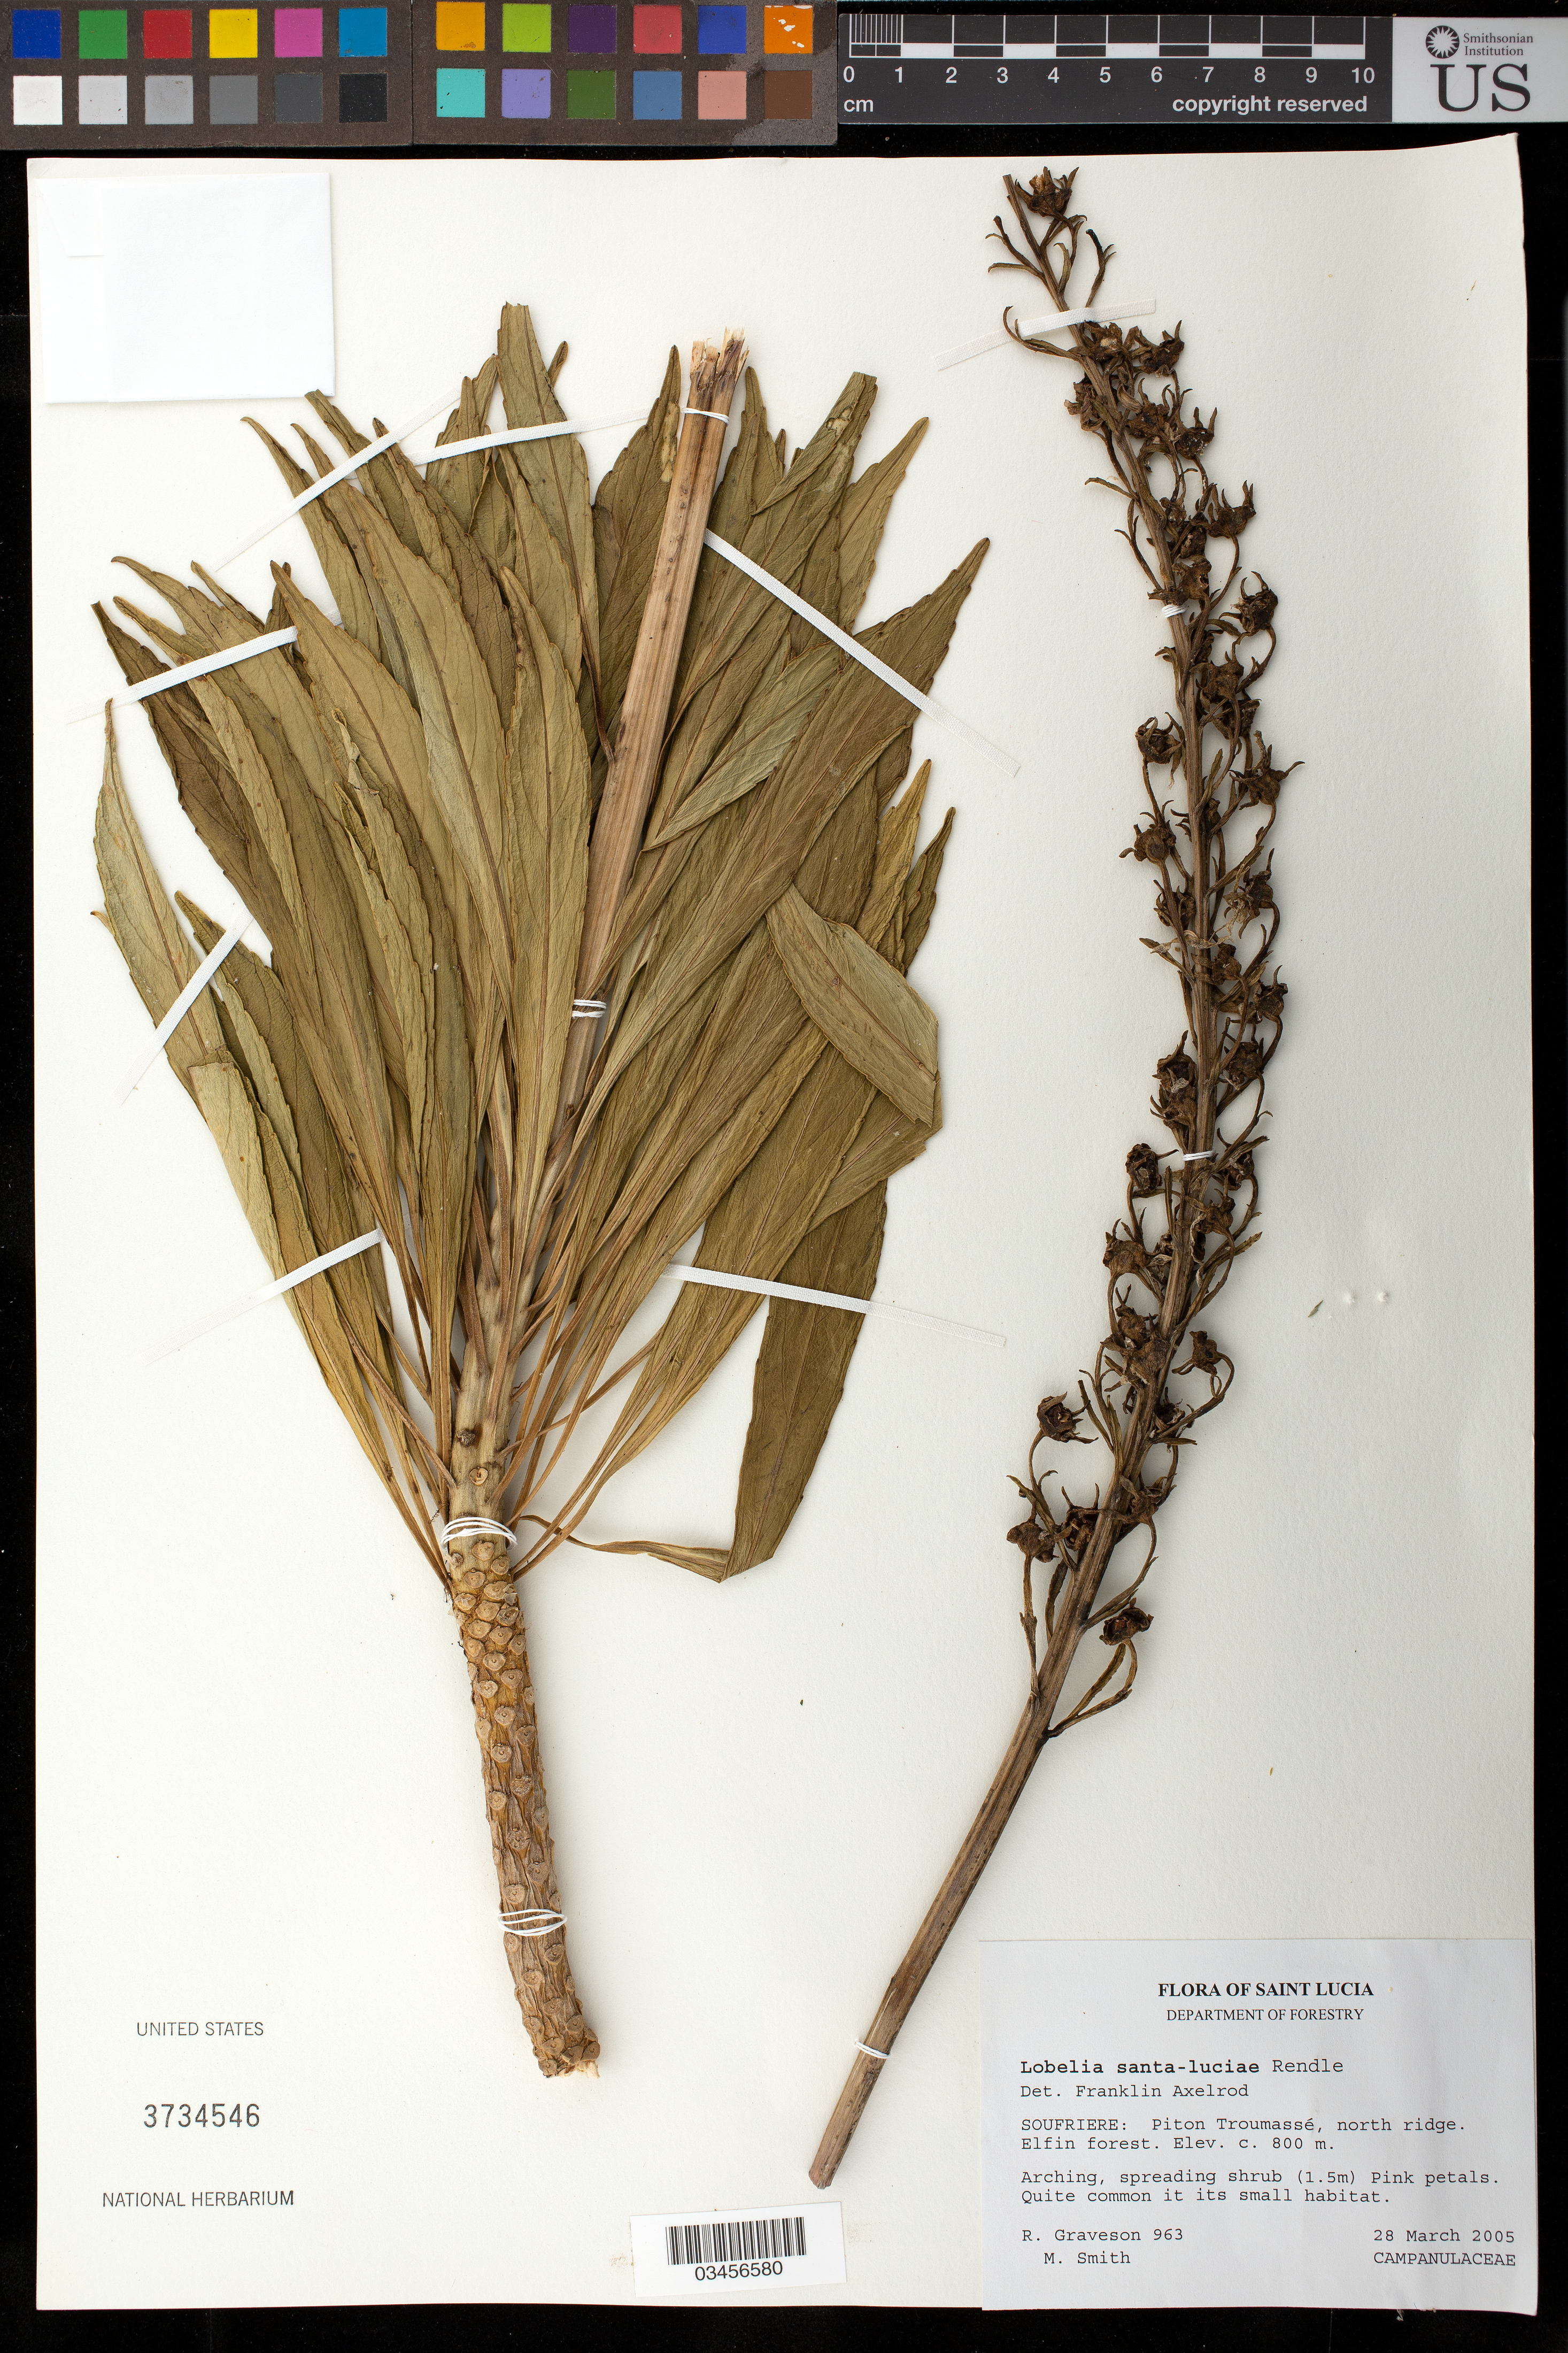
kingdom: Plantae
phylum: Tracheophyta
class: Magnoliopsida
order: Asterales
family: Campanulaceae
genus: Lobelia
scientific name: Lobelia santa-luciae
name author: Rendle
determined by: Axelrod, F. S.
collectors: R. Graveson & M. Smith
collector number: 963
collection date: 2005-03-28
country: St. Lucia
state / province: Soufriere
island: St. Lucia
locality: Soufriere: Piton Troumassé, north ridge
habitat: Elfin forest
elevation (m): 800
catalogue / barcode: US 3734546